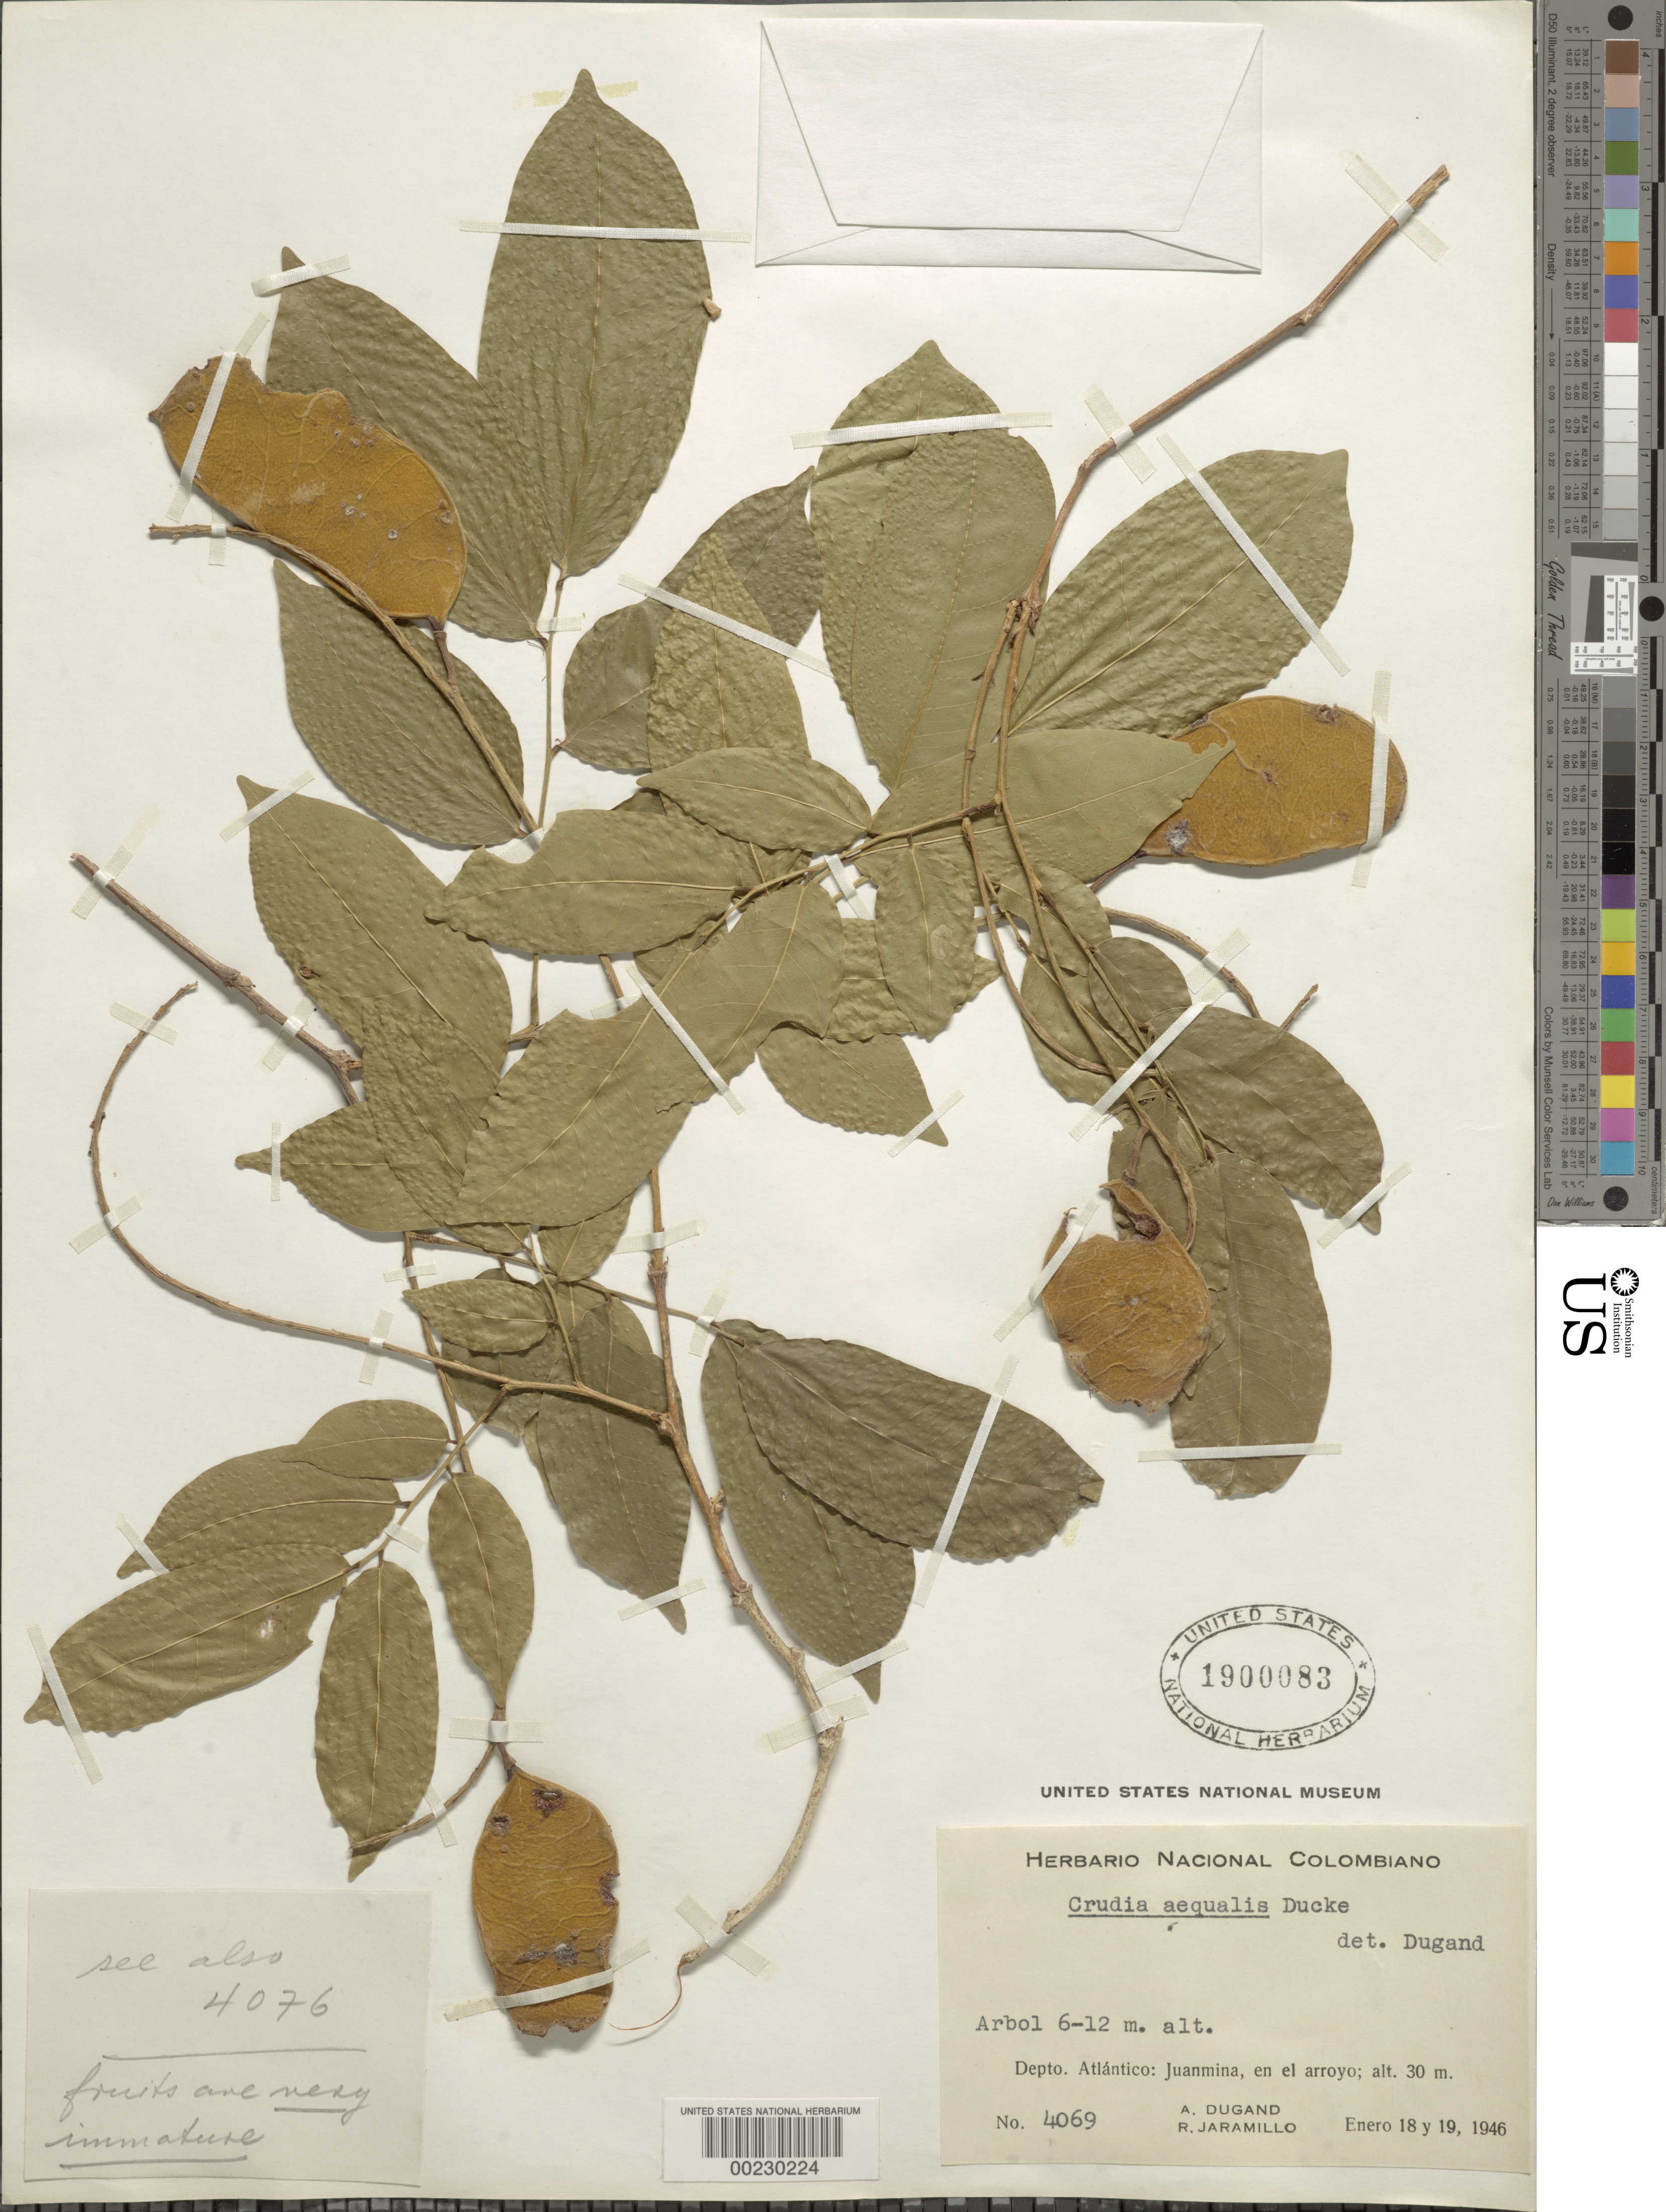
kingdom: Plantae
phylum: Tracheophyta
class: Magnoliopsida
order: Fabales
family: Fabaceae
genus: Crudia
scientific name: Crudia sp.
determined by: Strong, Mark T., (BOT), Smithsonian Institution - National Museum of Natural History (UNITED STATES)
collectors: A. Dugand G. & R. Jaramillo M.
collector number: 4069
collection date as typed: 18 Jan 1946 to 19 Jan 1946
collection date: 1946-01-18/1946-01-19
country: Colombia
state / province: Atlántico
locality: Juan Mina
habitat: Arroyo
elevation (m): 40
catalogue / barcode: US 1900083